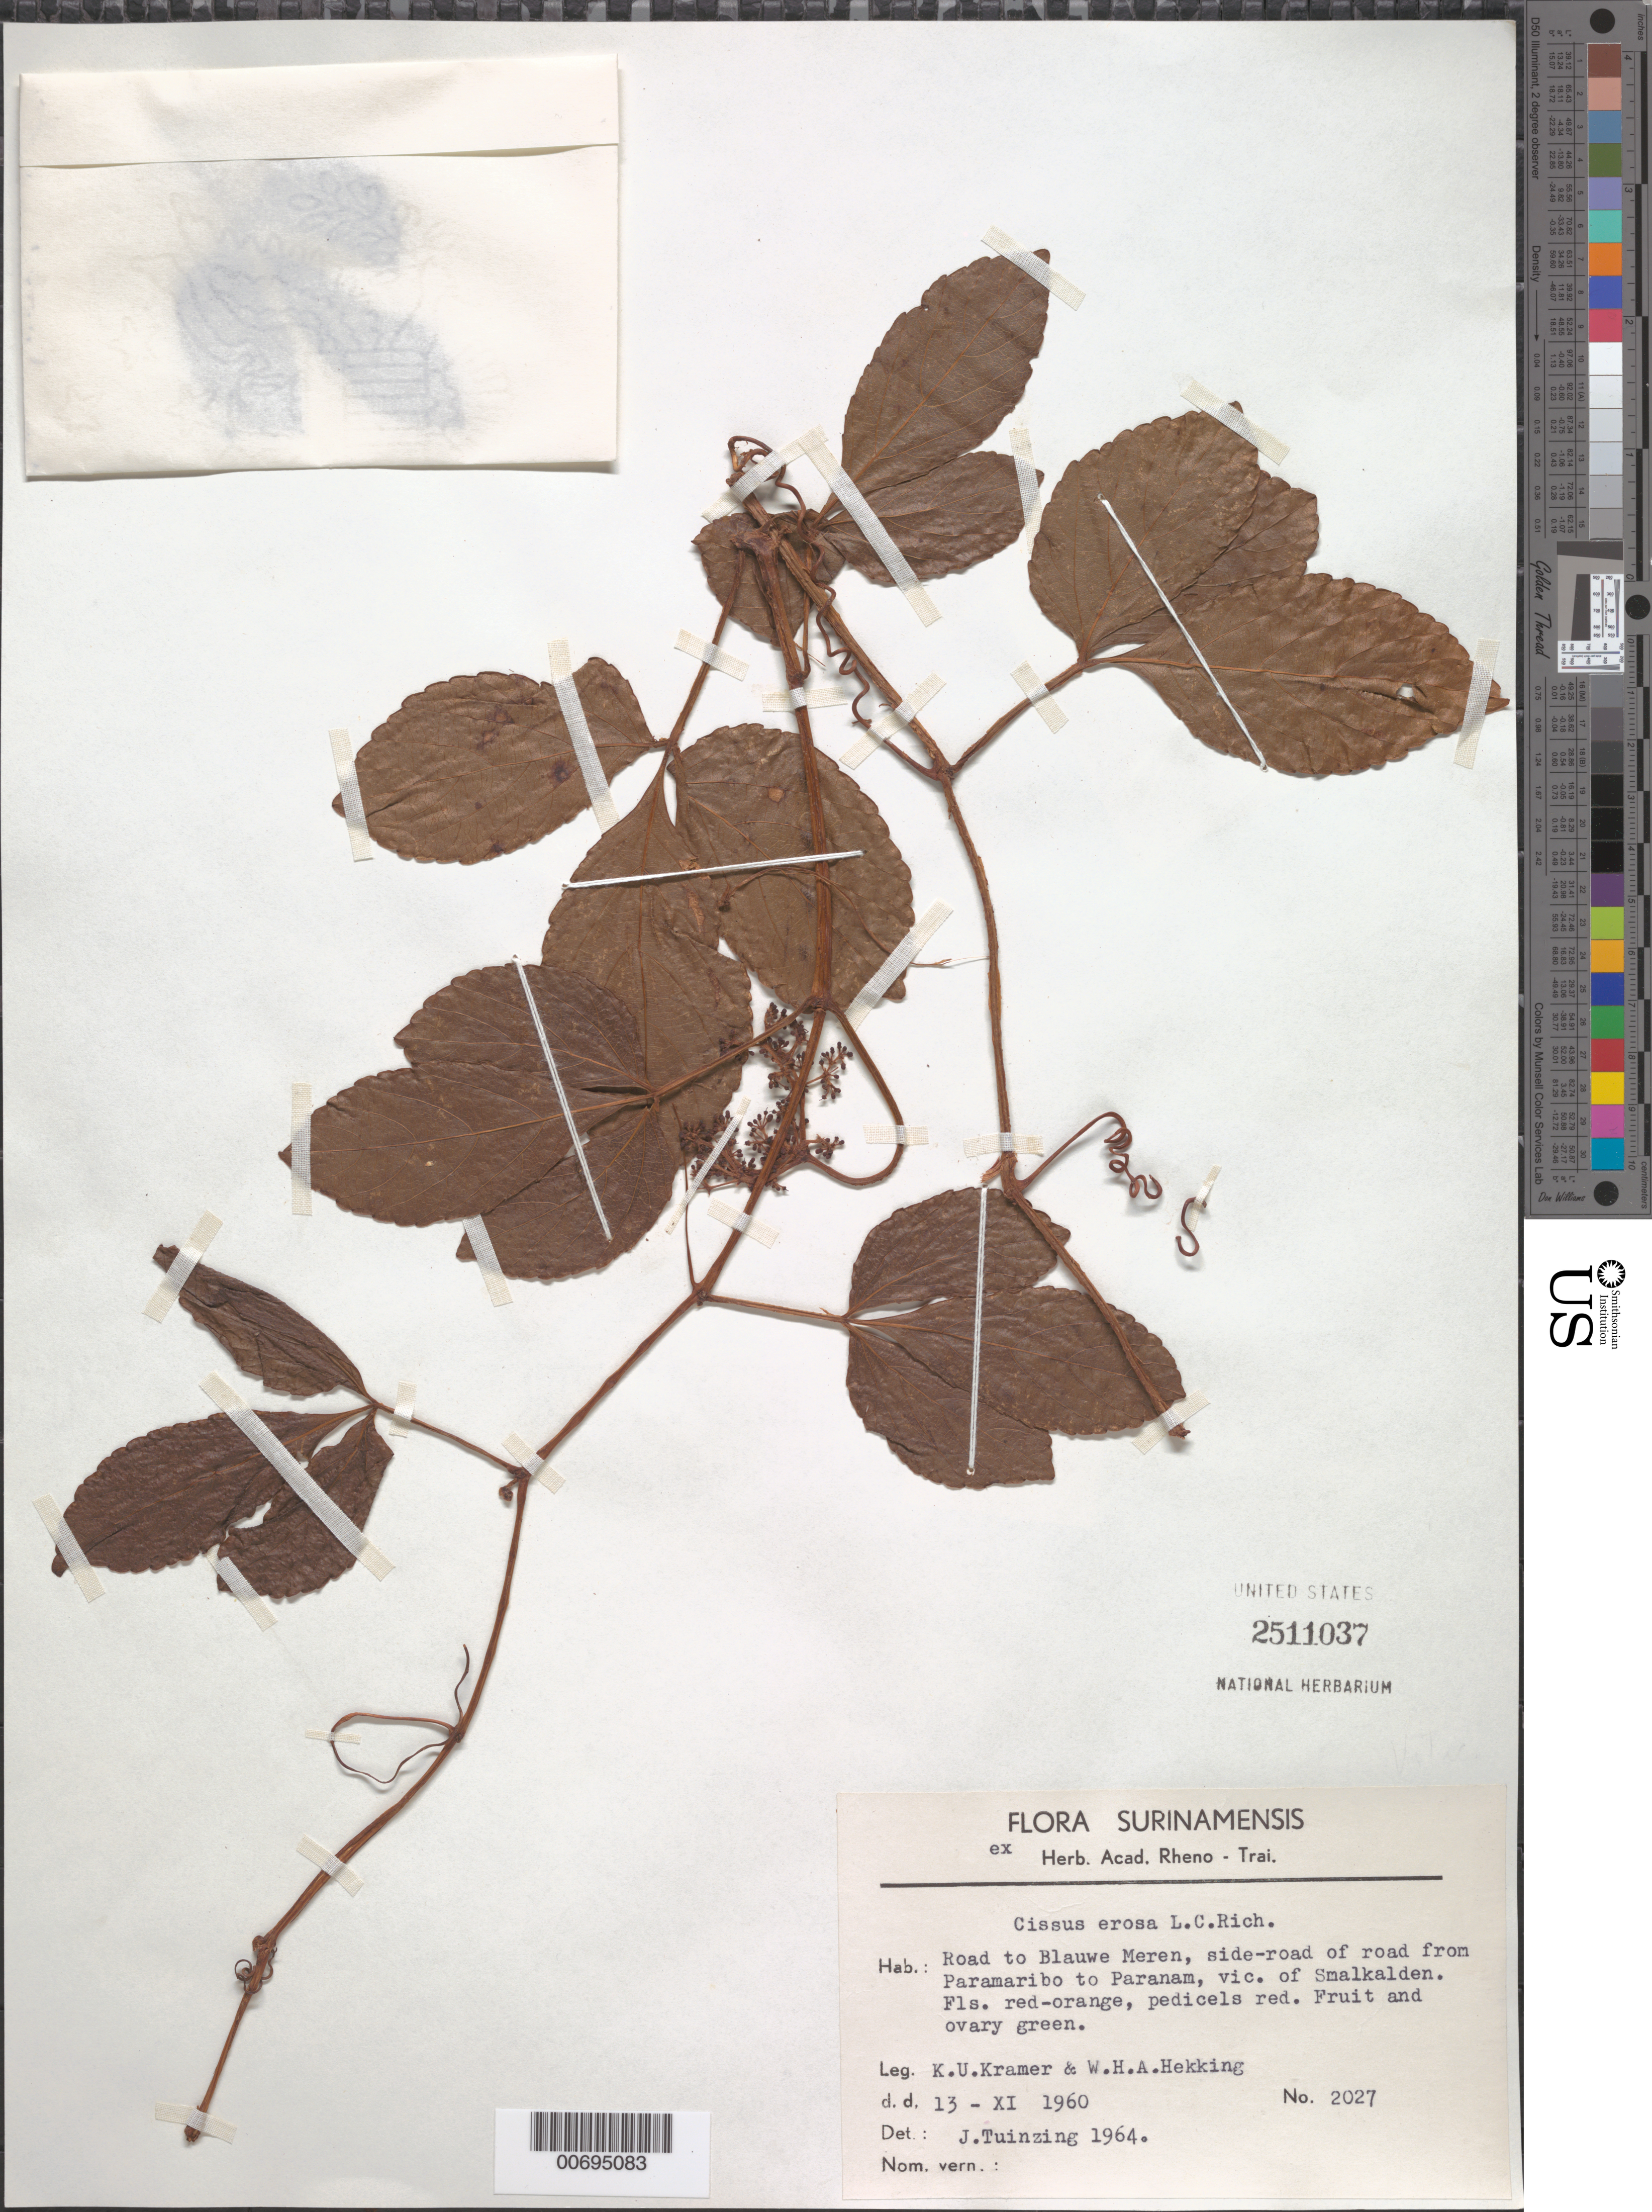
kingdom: Plantae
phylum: Tracheophyta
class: Magnoliopsida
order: Vitales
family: Vitaceae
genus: Cissus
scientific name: Cissus erosa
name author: Rich.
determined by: Tuinzing, J.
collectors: K. U. Kramer & W. H. A. Hekking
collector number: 2027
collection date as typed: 13-Nov-60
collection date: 1960-11-13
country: Suriname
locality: Paramaribo to Paranam, road to Blauwe Meren, vic. of Smalkalden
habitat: Roadside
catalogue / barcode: US 2511037